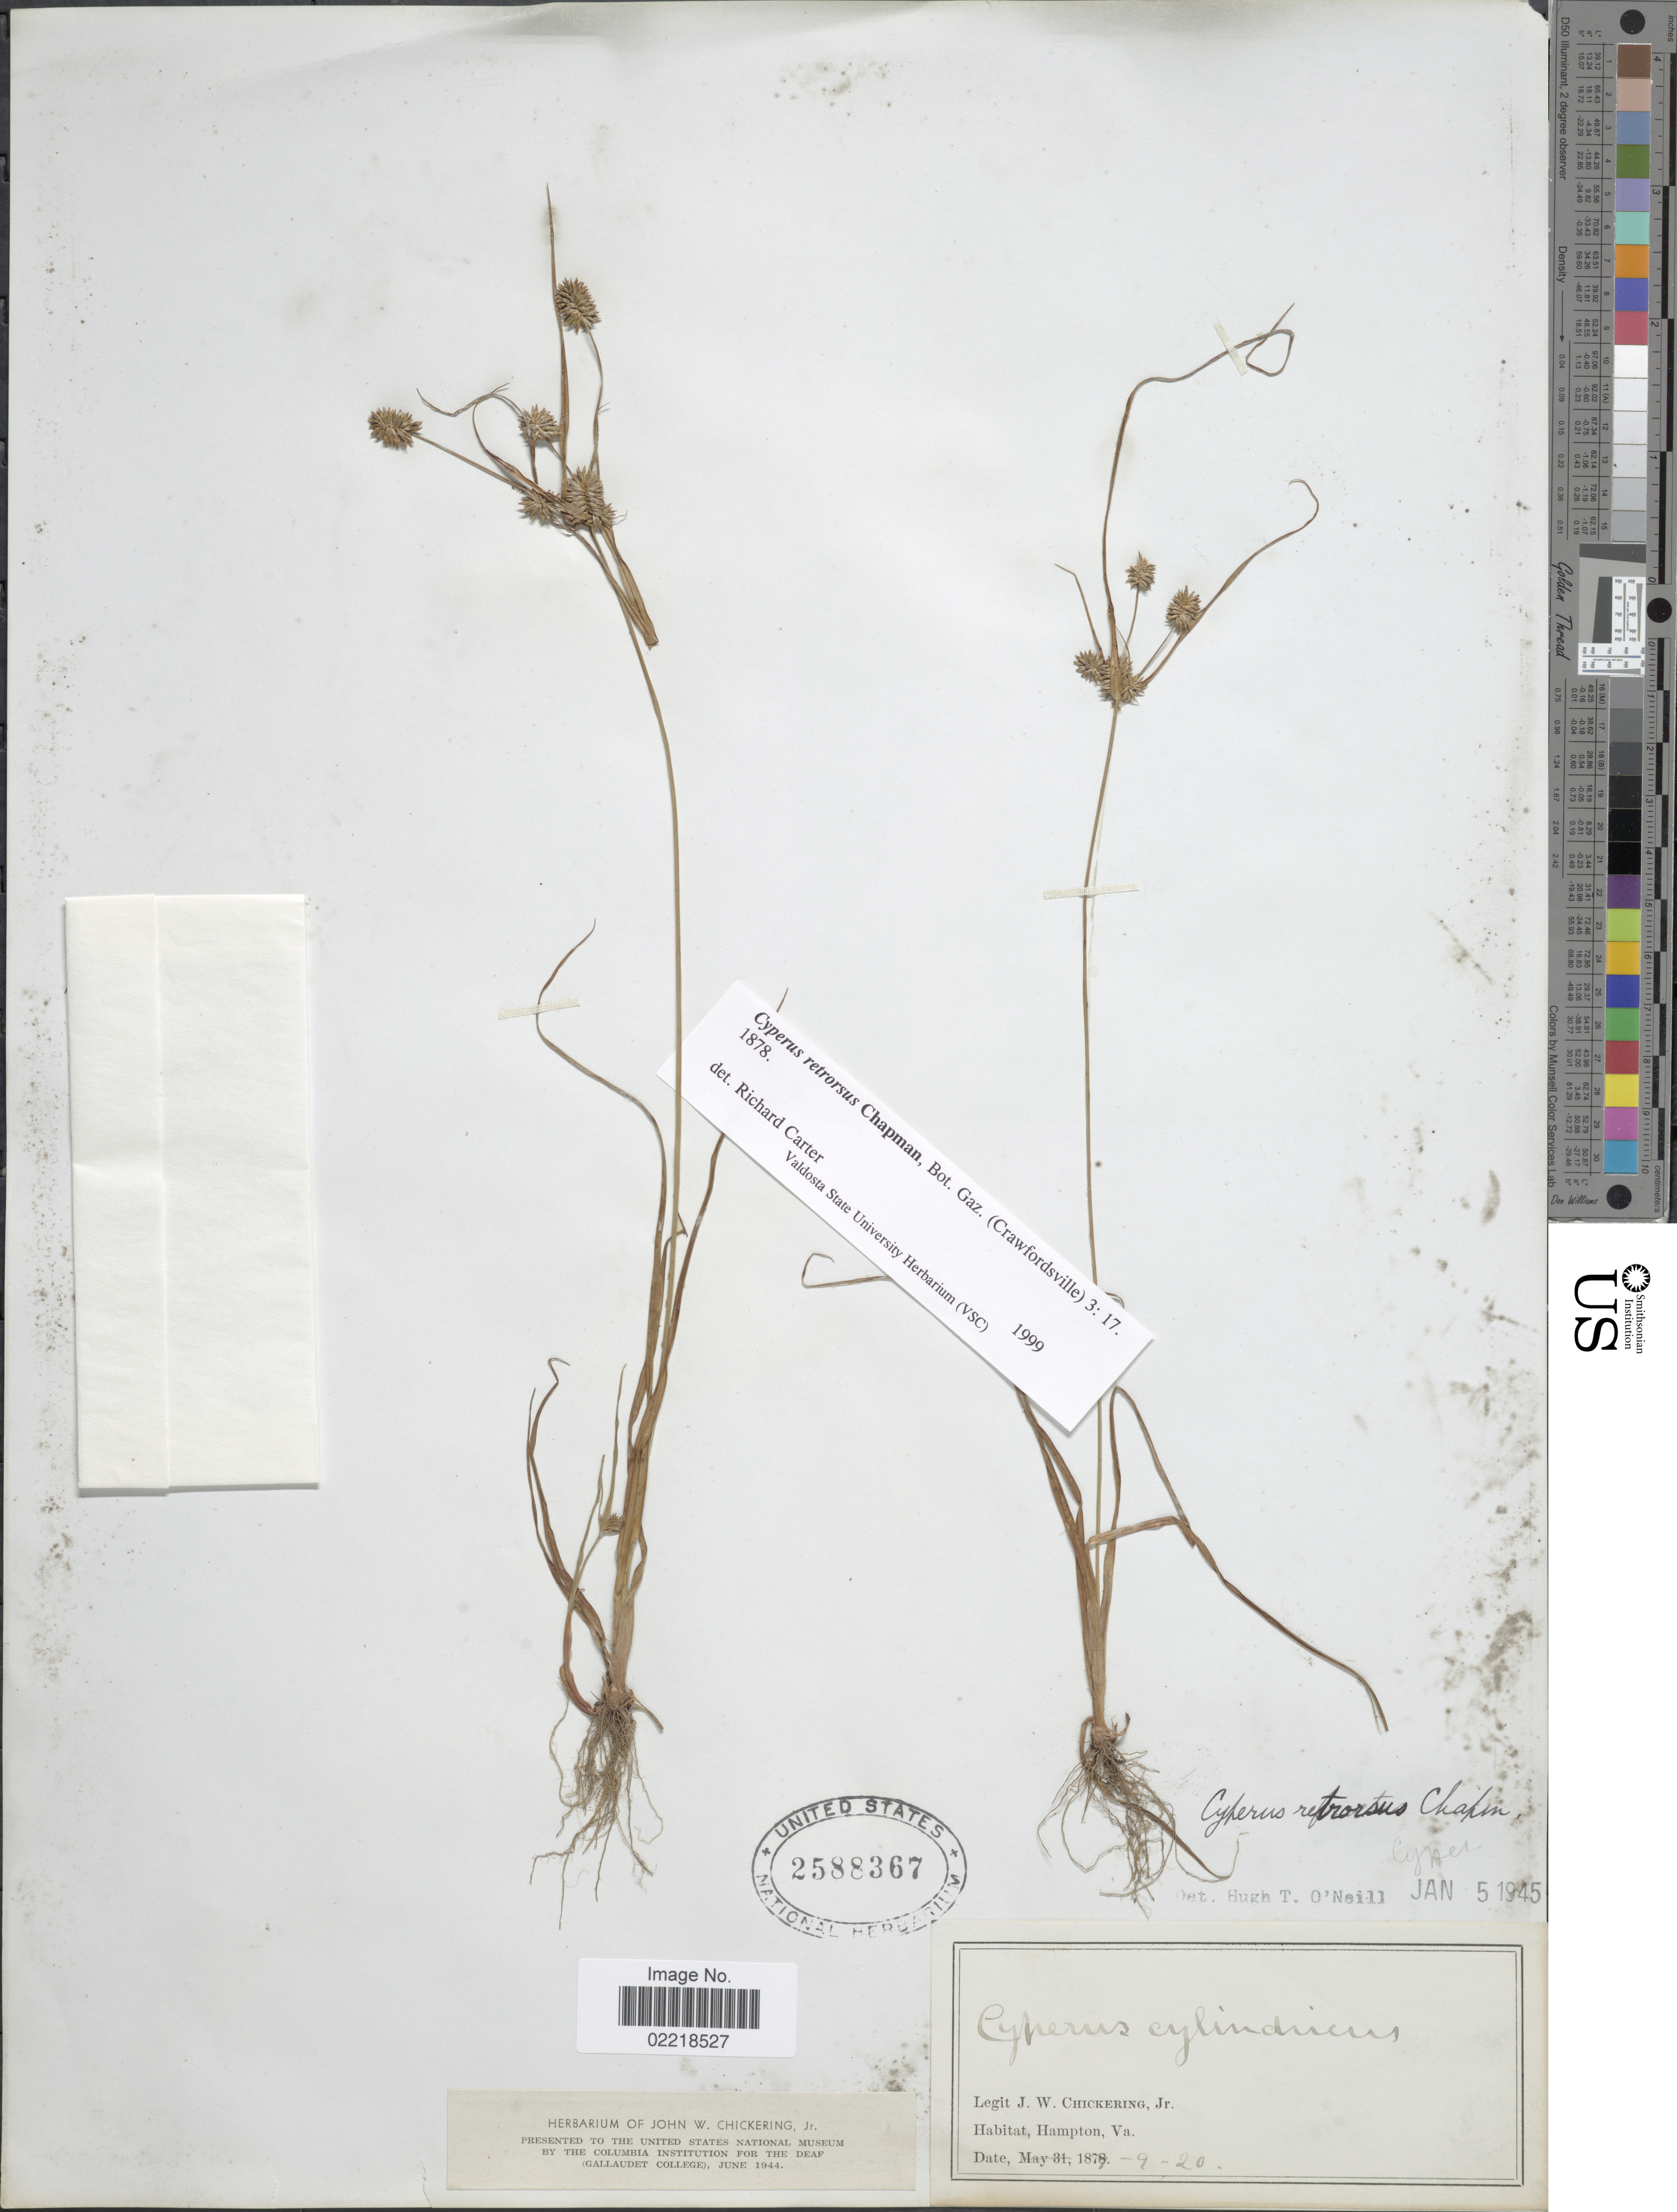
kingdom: Plantae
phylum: Tracheophyta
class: Liliopsida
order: Poales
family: Cyperaceae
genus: Cyperus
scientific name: Cyperus retrorsus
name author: Chapm.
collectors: J. W. Chickering Jr.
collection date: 1879-09-20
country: United States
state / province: Virginia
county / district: City of Hampton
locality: Hampton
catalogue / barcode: US 2588367